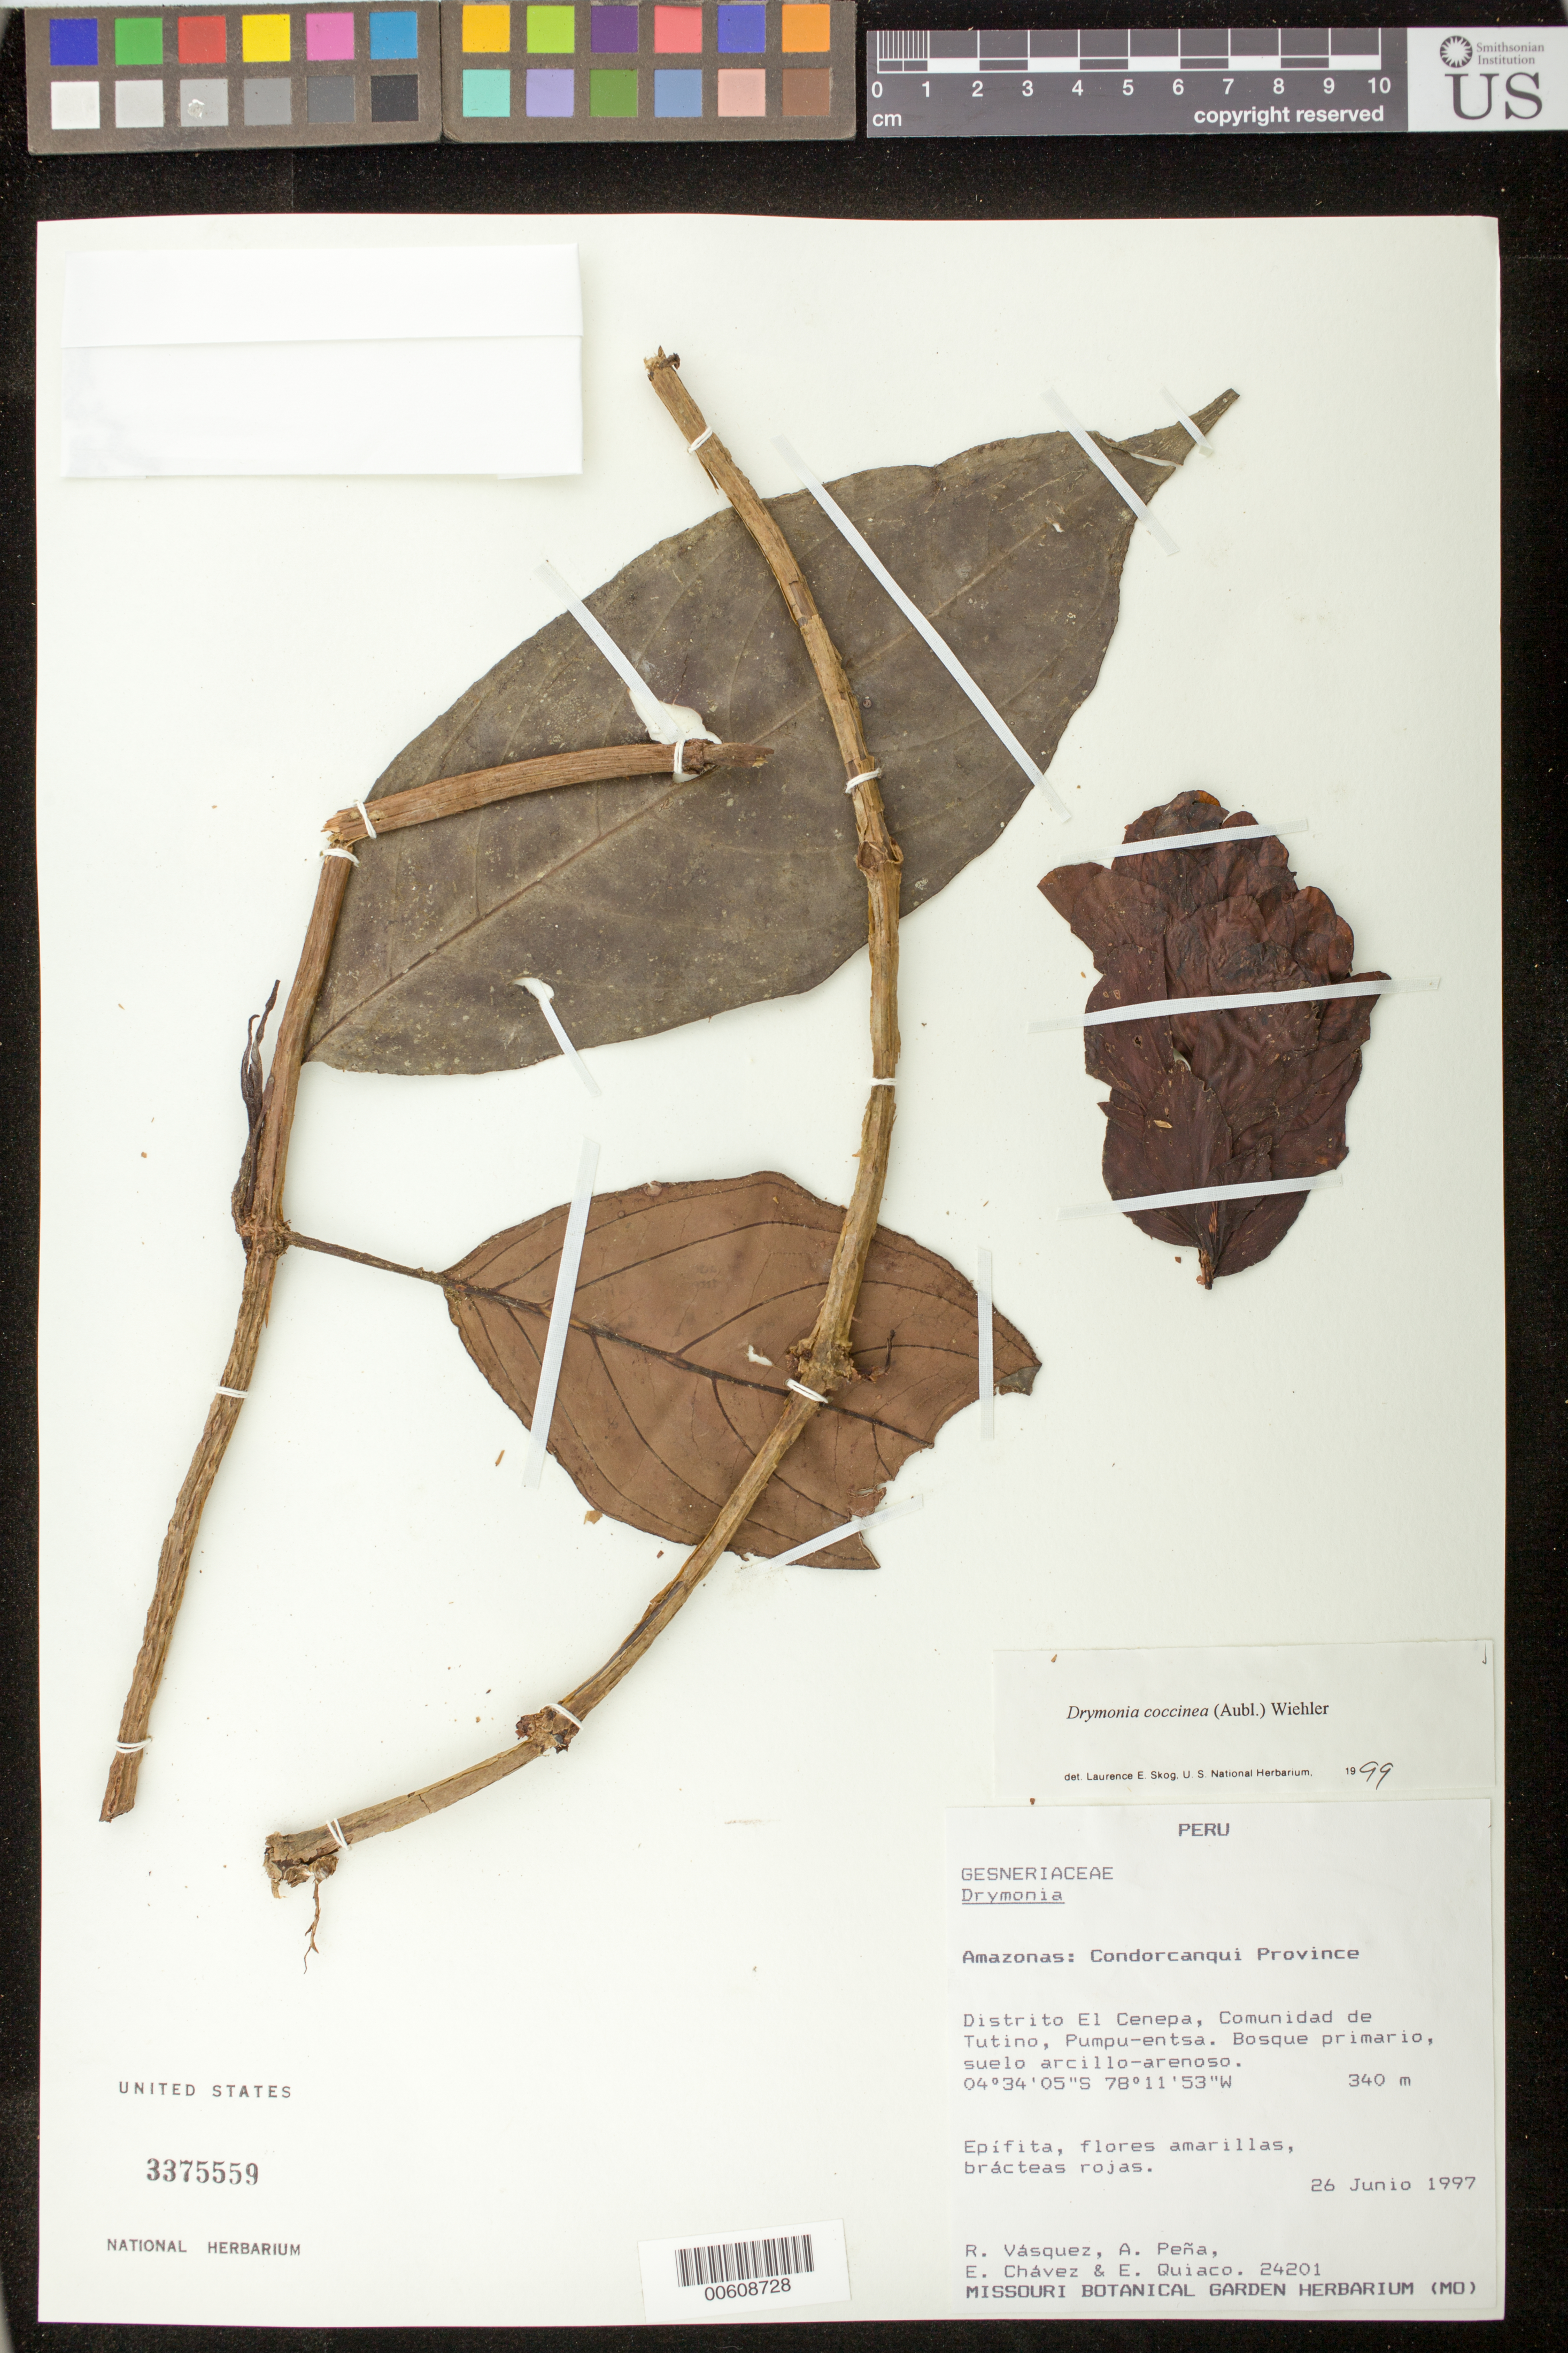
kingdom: Plantae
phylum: Tracheophyta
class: Magnoliopsida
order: Lamiales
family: Gesneriaceae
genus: Drymonia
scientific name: Drymonia coccinea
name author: (Aubl.) Wiehler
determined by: Skog, Laurence E.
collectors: R. Vásquez, A. Peña, E. Chávez & E. Quiaco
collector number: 24201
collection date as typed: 26 Jun 1997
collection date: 1997-06-26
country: Peru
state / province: Amazonas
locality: Prov. Condorcanqui; Dtto. El Cenepa, comunidad de Tutino, Pumpu-entsa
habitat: Bosque primario, suelo arcillo-arenoso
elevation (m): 340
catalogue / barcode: US 3375559